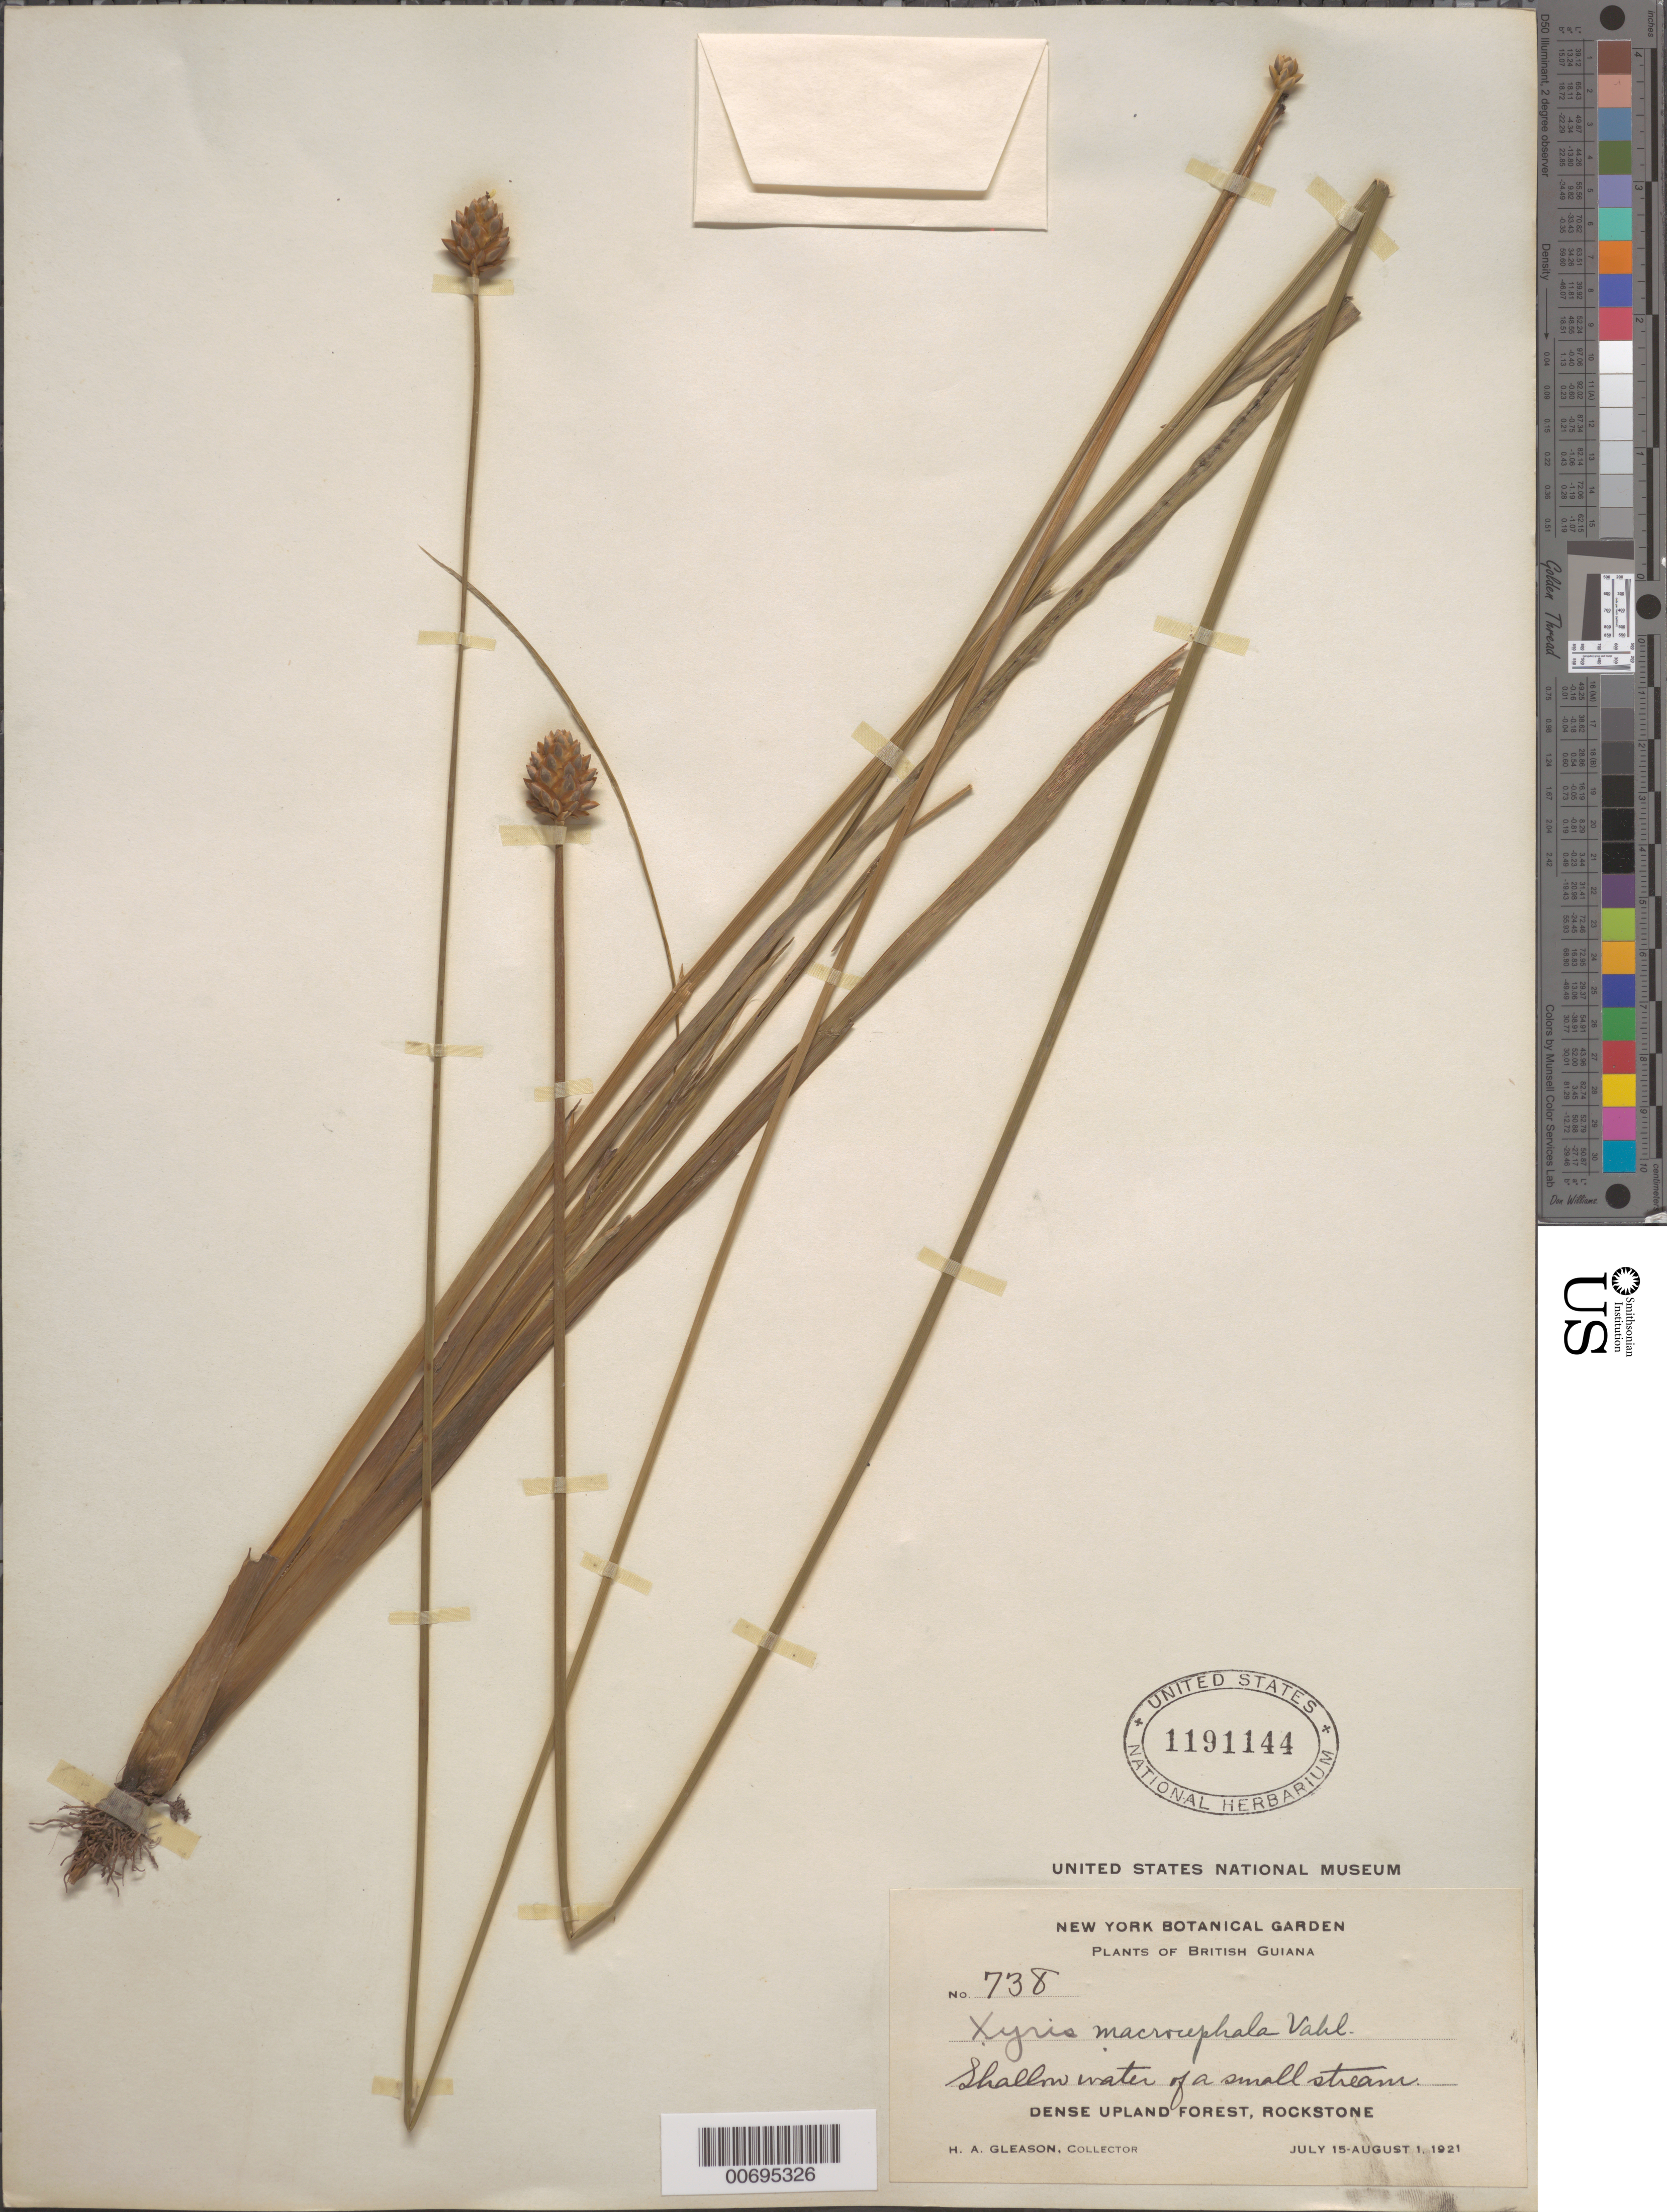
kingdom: Plantae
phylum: Tracheophyta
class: Liliopsida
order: Poales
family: Xyridaceae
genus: Xyris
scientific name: Xyris macrocephala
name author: Vahl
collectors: H. A. Gleason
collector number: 738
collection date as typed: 15-Jul-21 to 1-Aug-21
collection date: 1921-07-15/1921-08-01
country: Guyana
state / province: U. Demerara-Berbice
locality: Rockstone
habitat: Dense upland forest; shallow water in small stream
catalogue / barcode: US 1191144